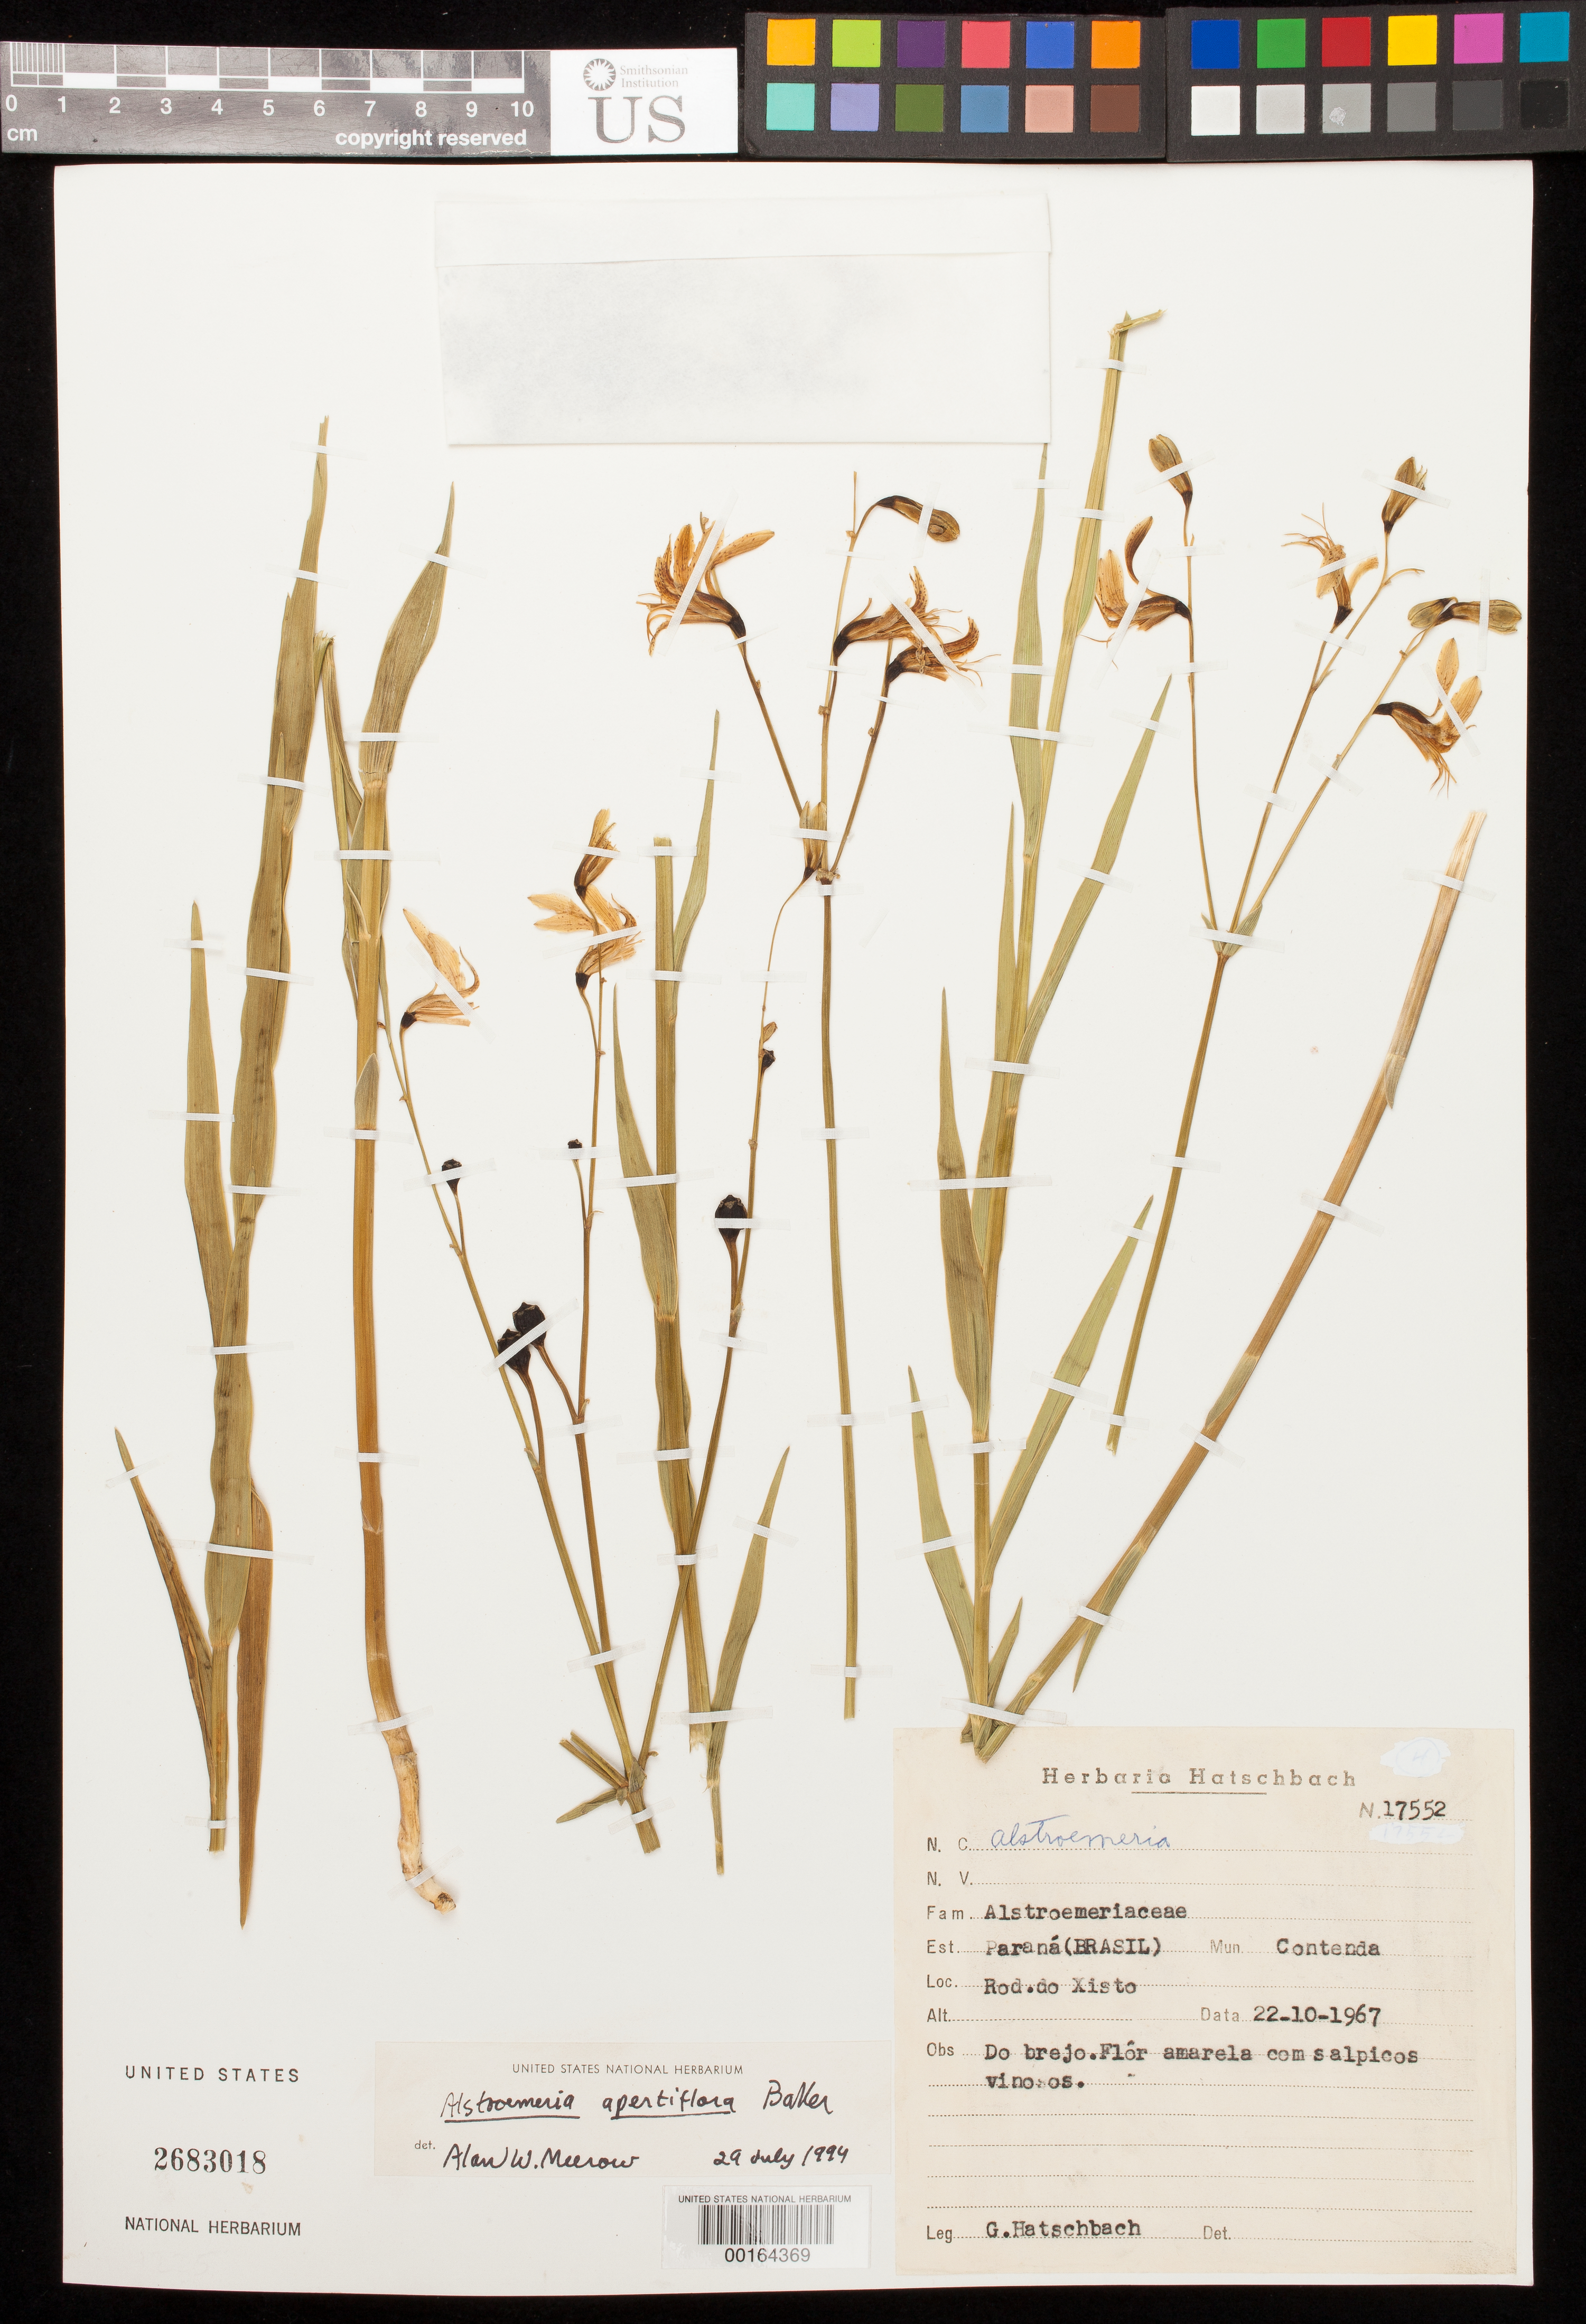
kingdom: Plantae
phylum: Tracheophyta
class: Liliopsida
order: Liliales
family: Alstroemeriaceae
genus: Alstroemeria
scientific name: Alstroemeria apertiflora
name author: Baker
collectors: G. Hatschbach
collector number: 17552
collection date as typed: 22 Oct 1967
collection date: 1967-10-22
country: Brazil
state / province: Paraná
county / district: Contenda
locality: Rod. do xisto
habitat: Bog, marsh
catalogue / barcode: US 2683018